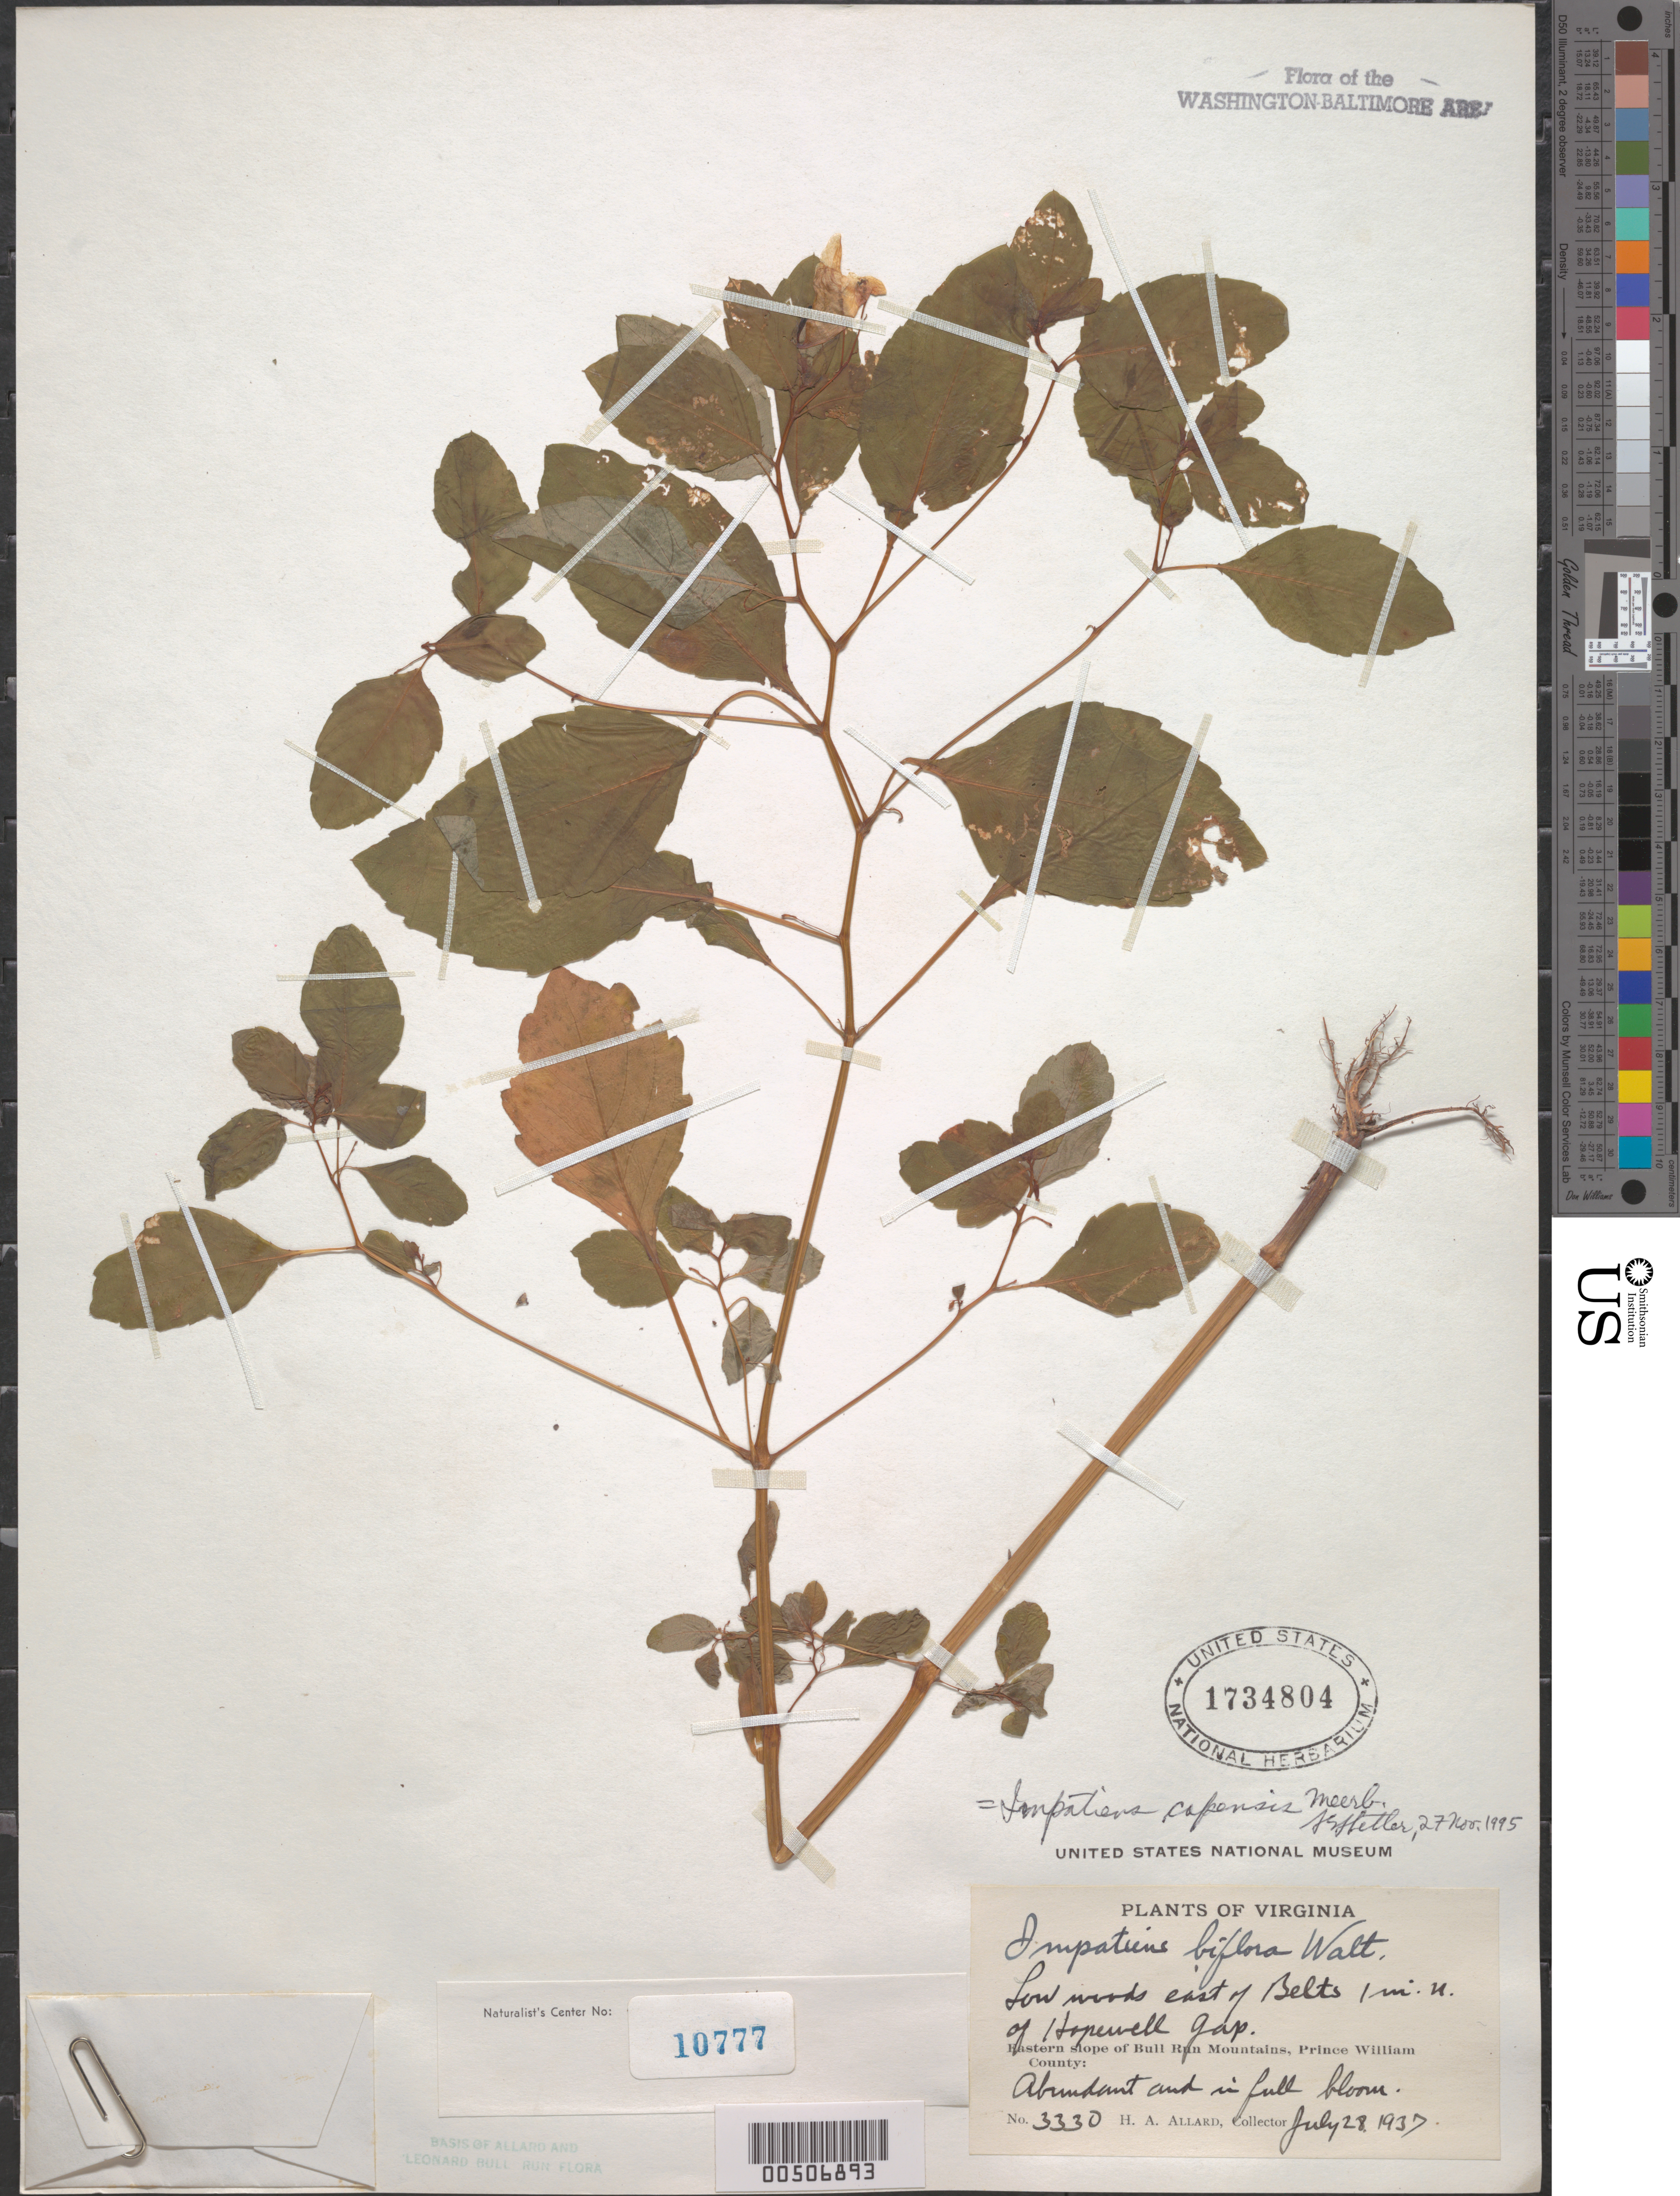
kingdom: Plantae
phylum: Tracheophyta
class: Magnoliopsida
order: Ericales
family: Balsaminaceae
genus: Impatiens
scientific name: Impatiens capensis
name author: Meerb.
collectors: H. A. Allard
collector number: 3330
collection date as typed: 28 Jul 1937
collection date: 1937-07-28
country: United States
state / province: Virginia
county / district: Prince William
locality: E of Belts, 1 mi. N N of Hopewell Gap, W slope of Bull Run Mts. Bull Run Mts.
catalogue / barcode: US 1734804